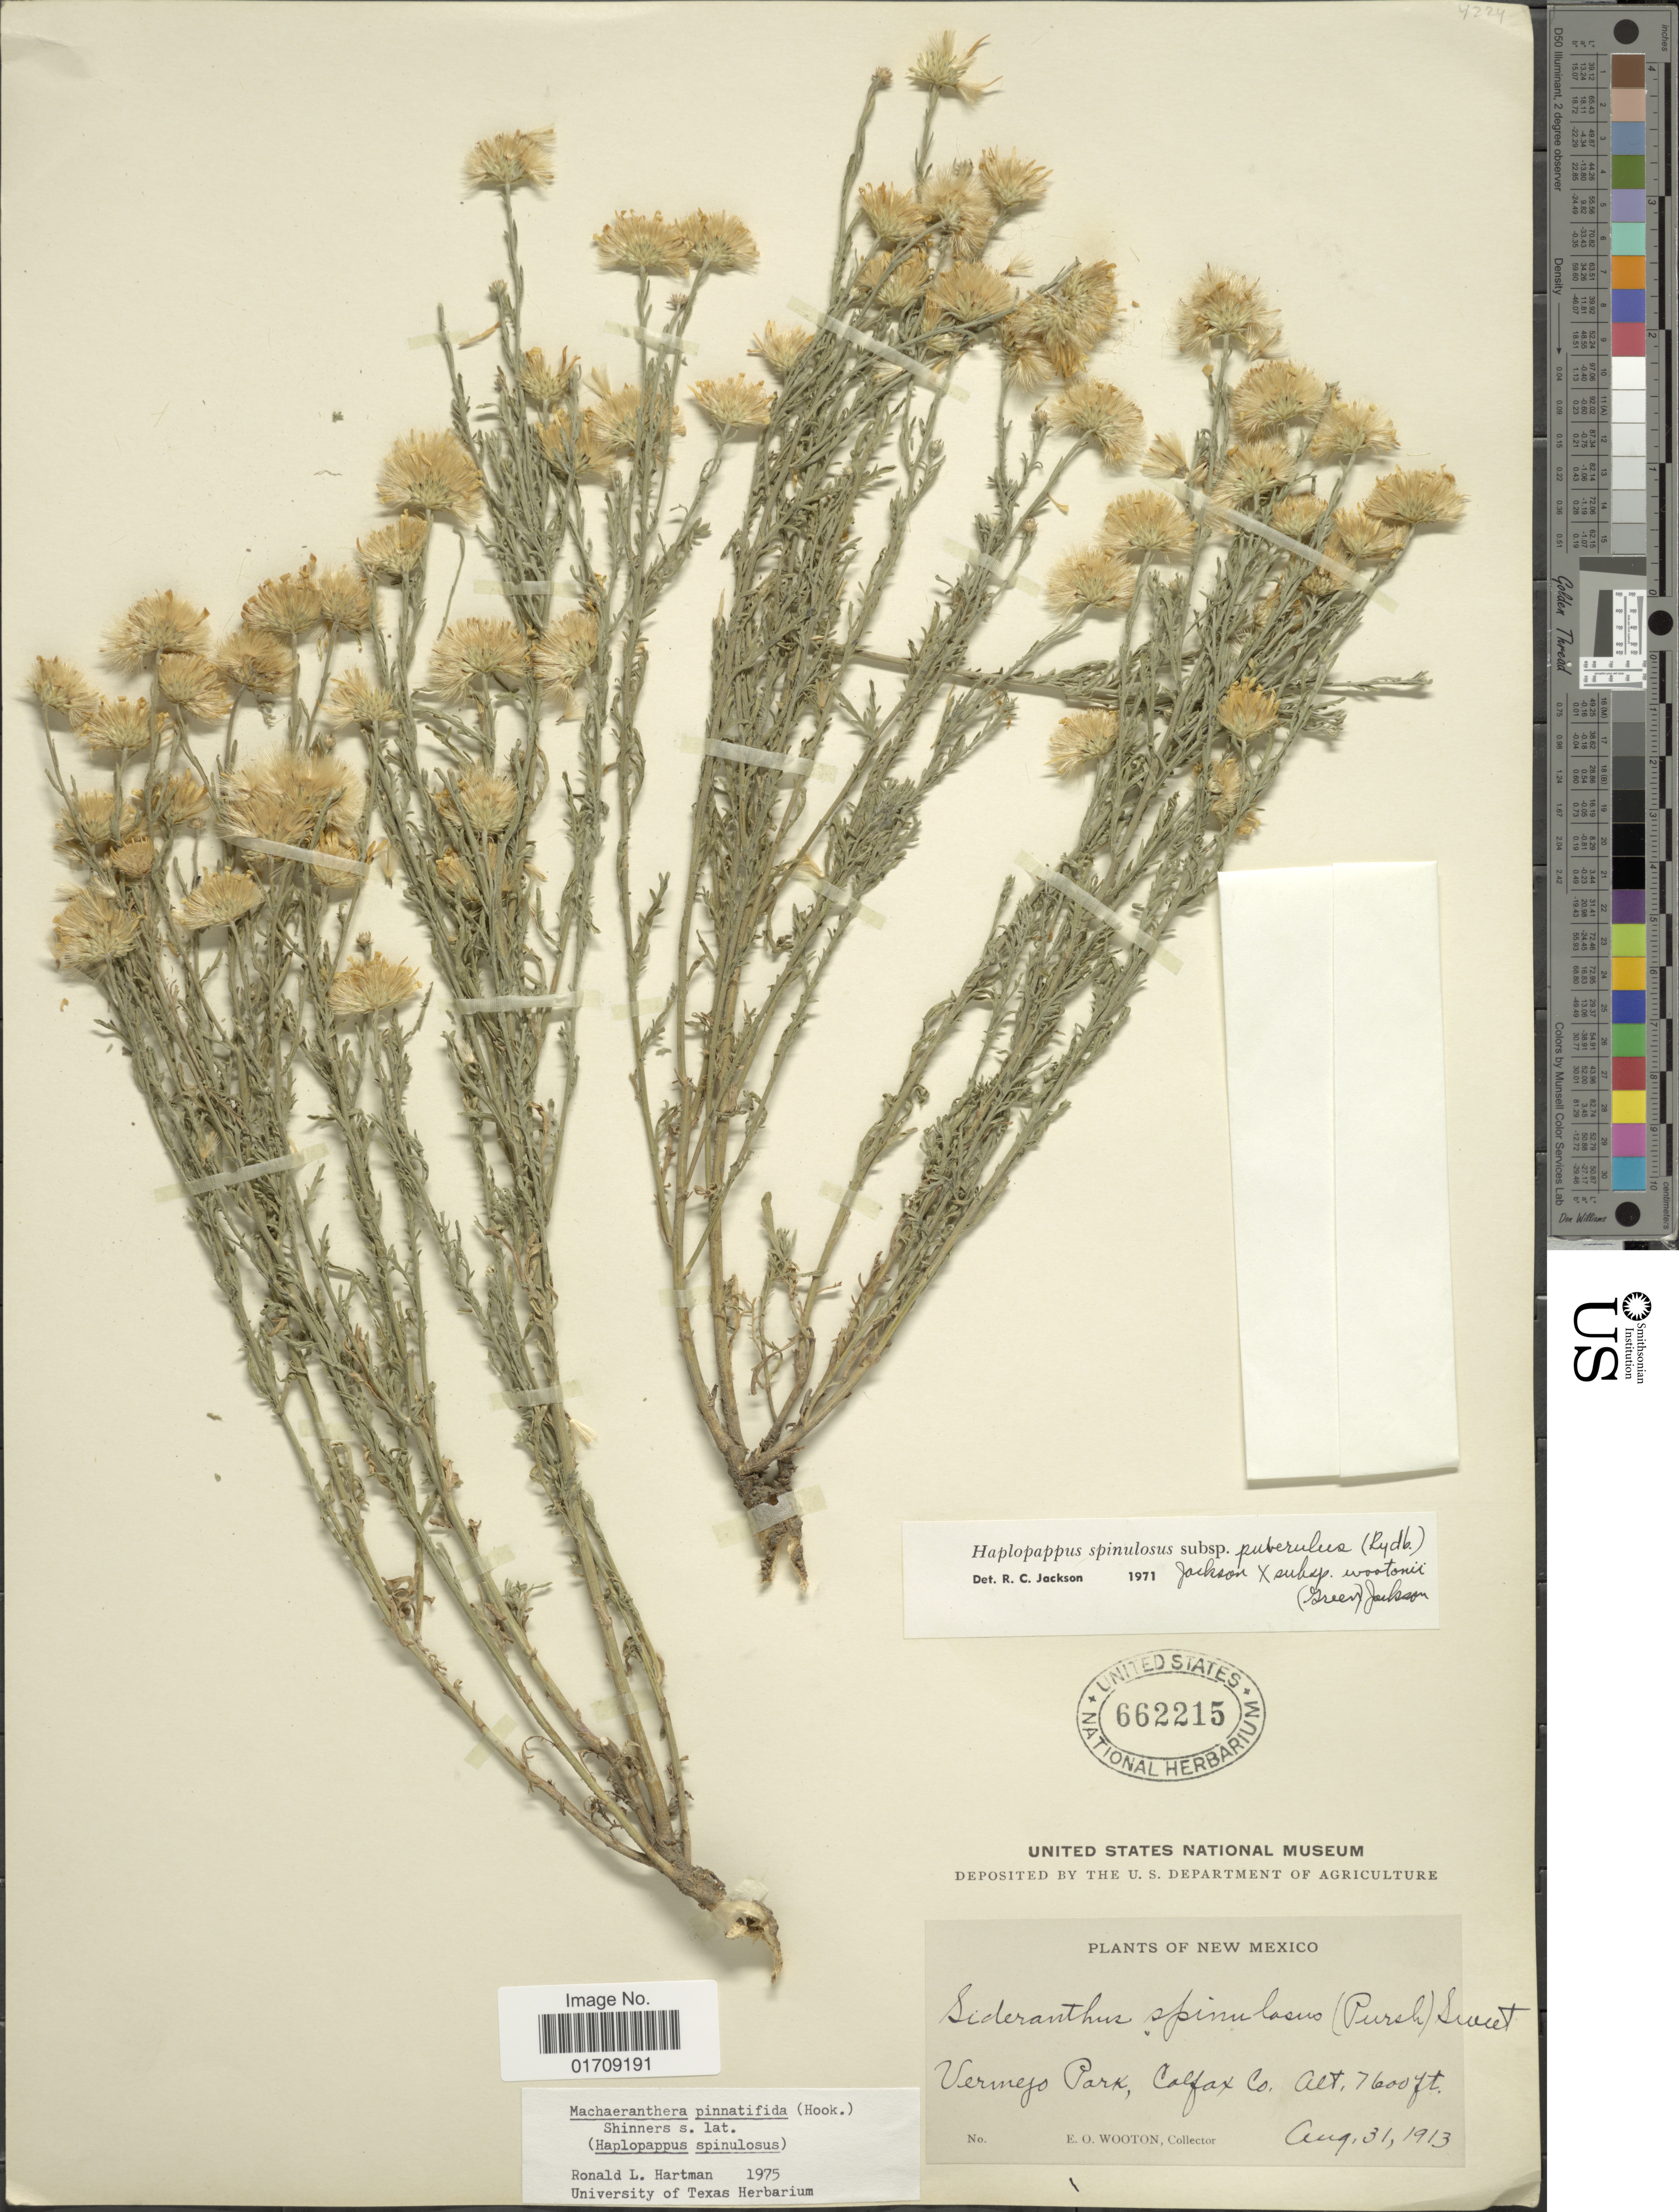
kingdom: Plantae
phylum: Tracheophyta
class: Magnoliopsida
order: Asterales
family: Asteraceae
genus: Machaeranthera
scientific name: Machaeranthera pinnatifida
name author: (Hook.) Shinners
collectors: E. O. Wooton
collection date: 1913-08-31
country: United States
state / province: New Mexico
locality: Vermejo Park, Colfax Co.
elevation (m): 2316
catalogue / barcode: US 662215